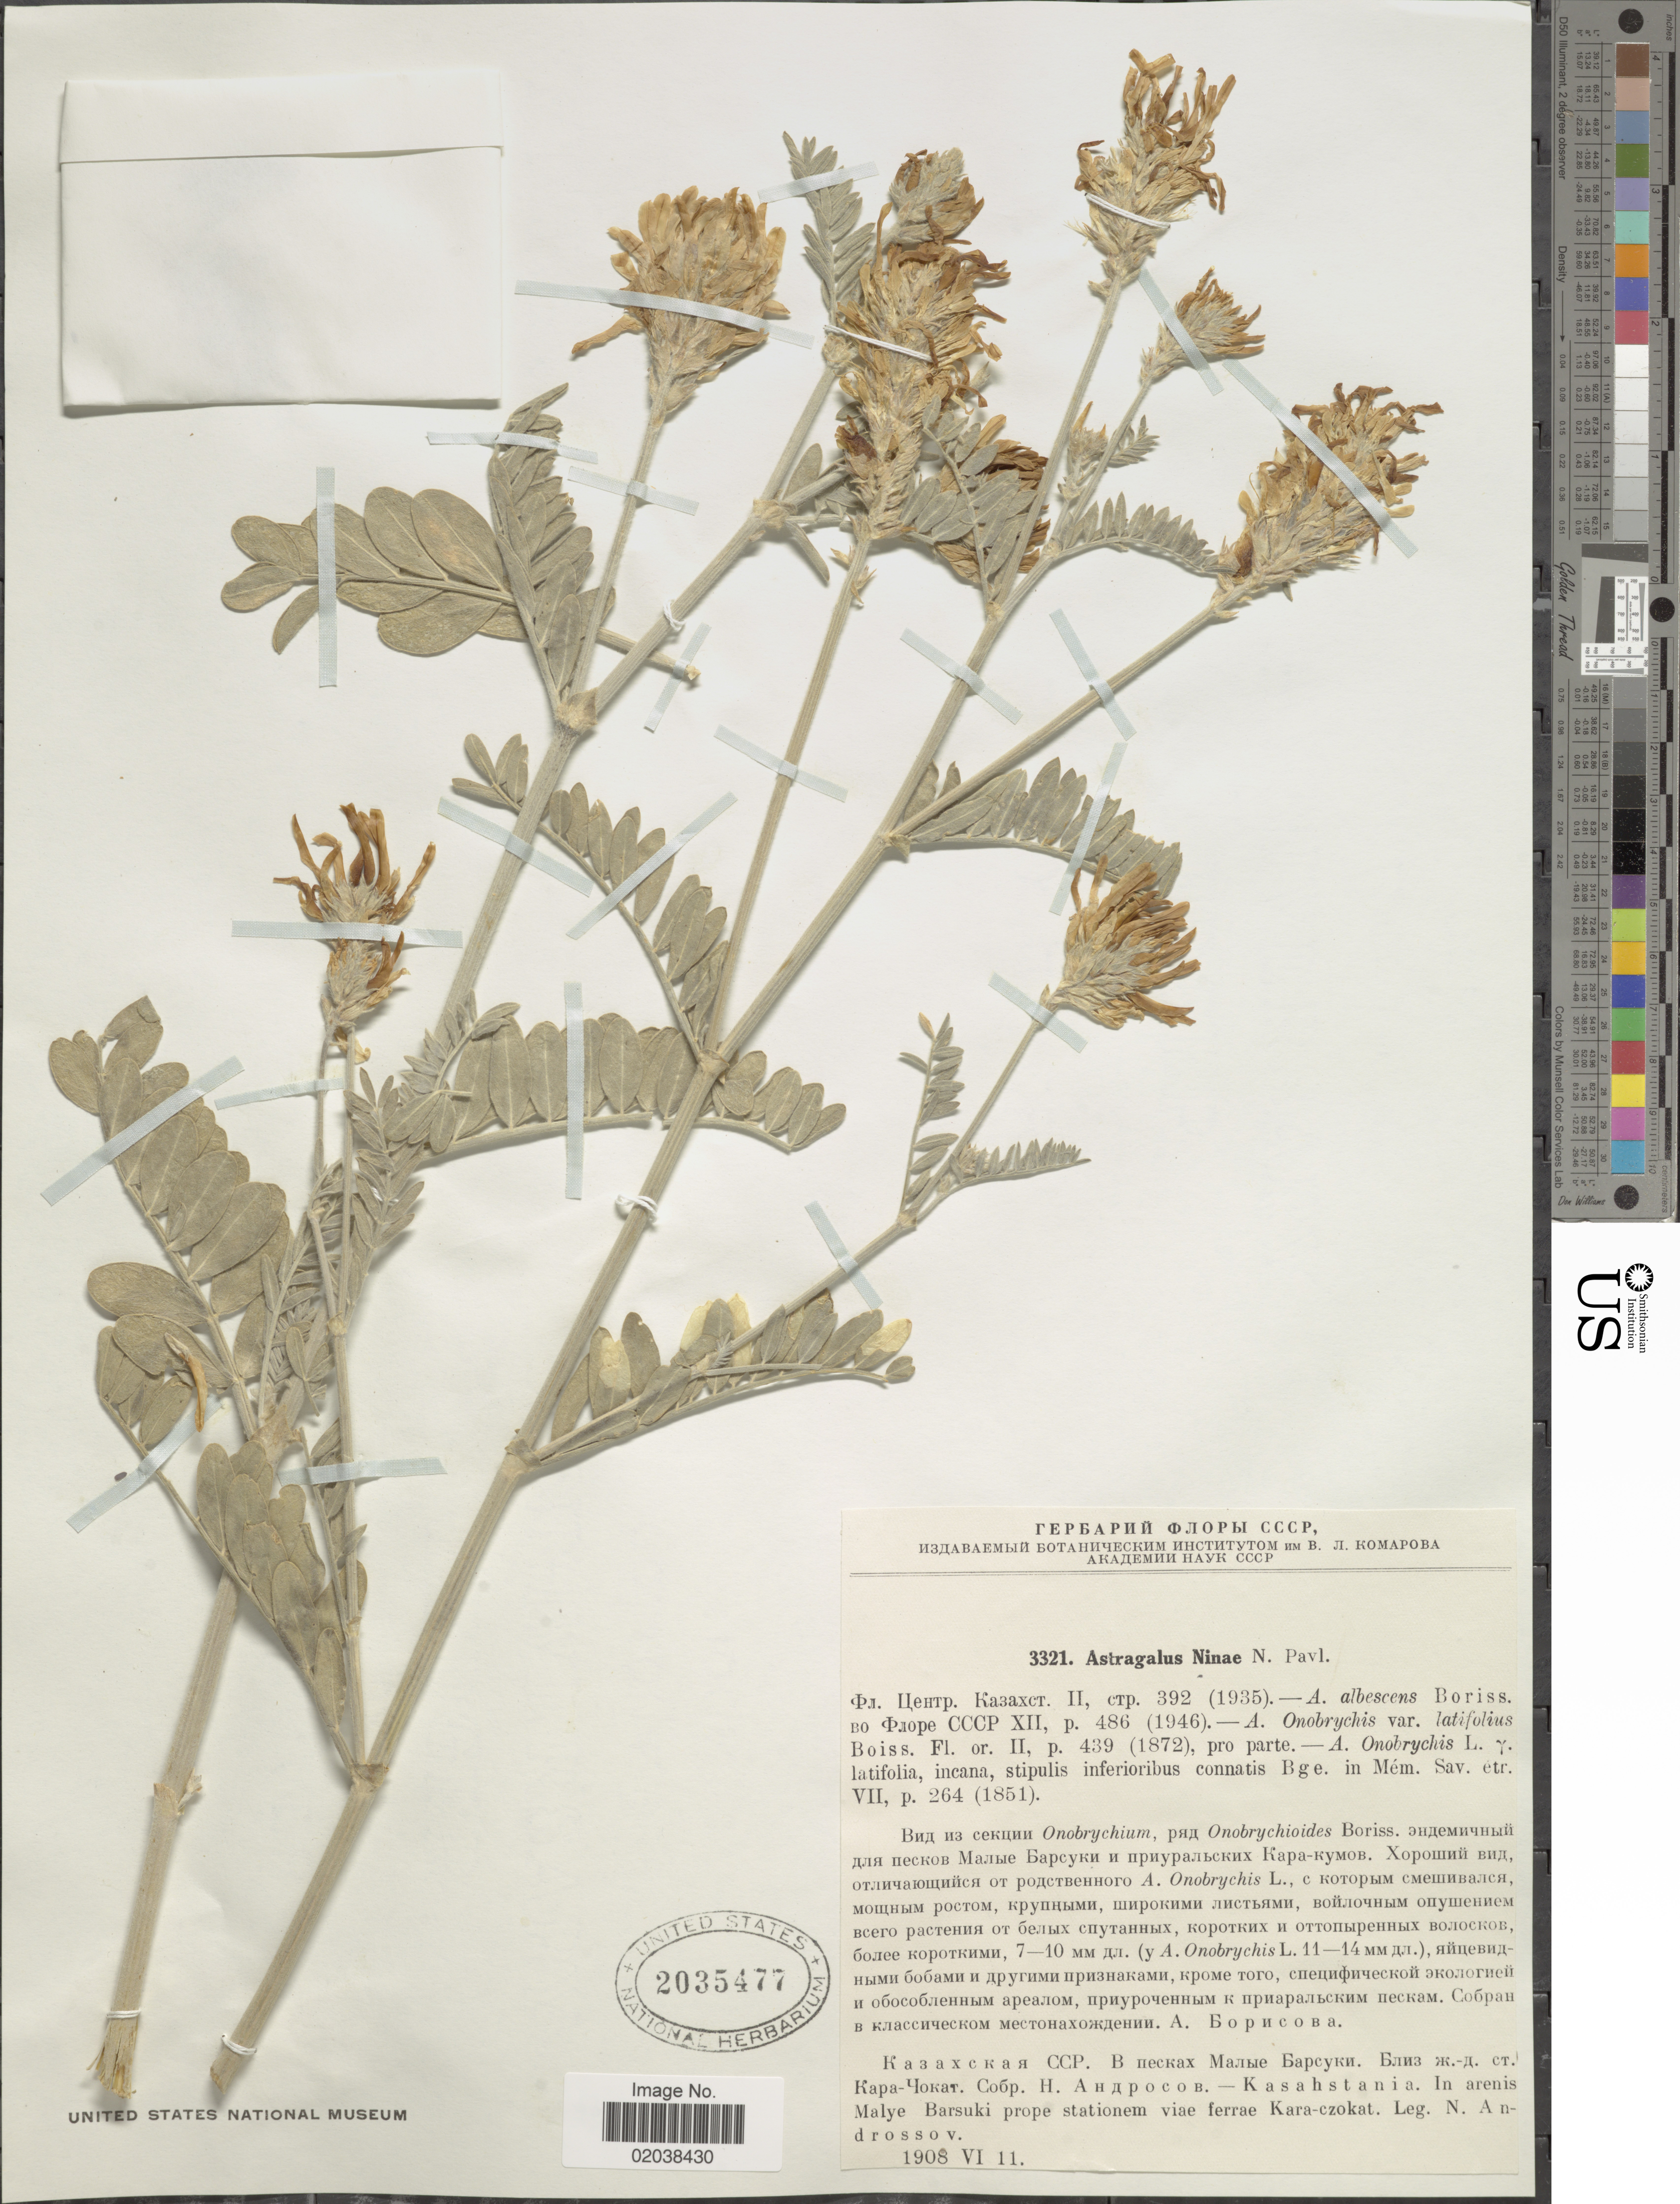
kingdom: Plantae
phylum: Tracheophyta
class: Magnoliopsida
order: Fabales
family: Fabaceae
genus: Astragalus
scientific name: Astragalus ninae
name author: Pavlov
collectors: N. Androssov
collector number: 3321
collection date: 1908-06-11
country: Kazakhstan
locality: Kasahstania. In arenis Malye Barsuki prope stationem viae ferrae Kara-czokat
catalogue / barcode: US 2035477